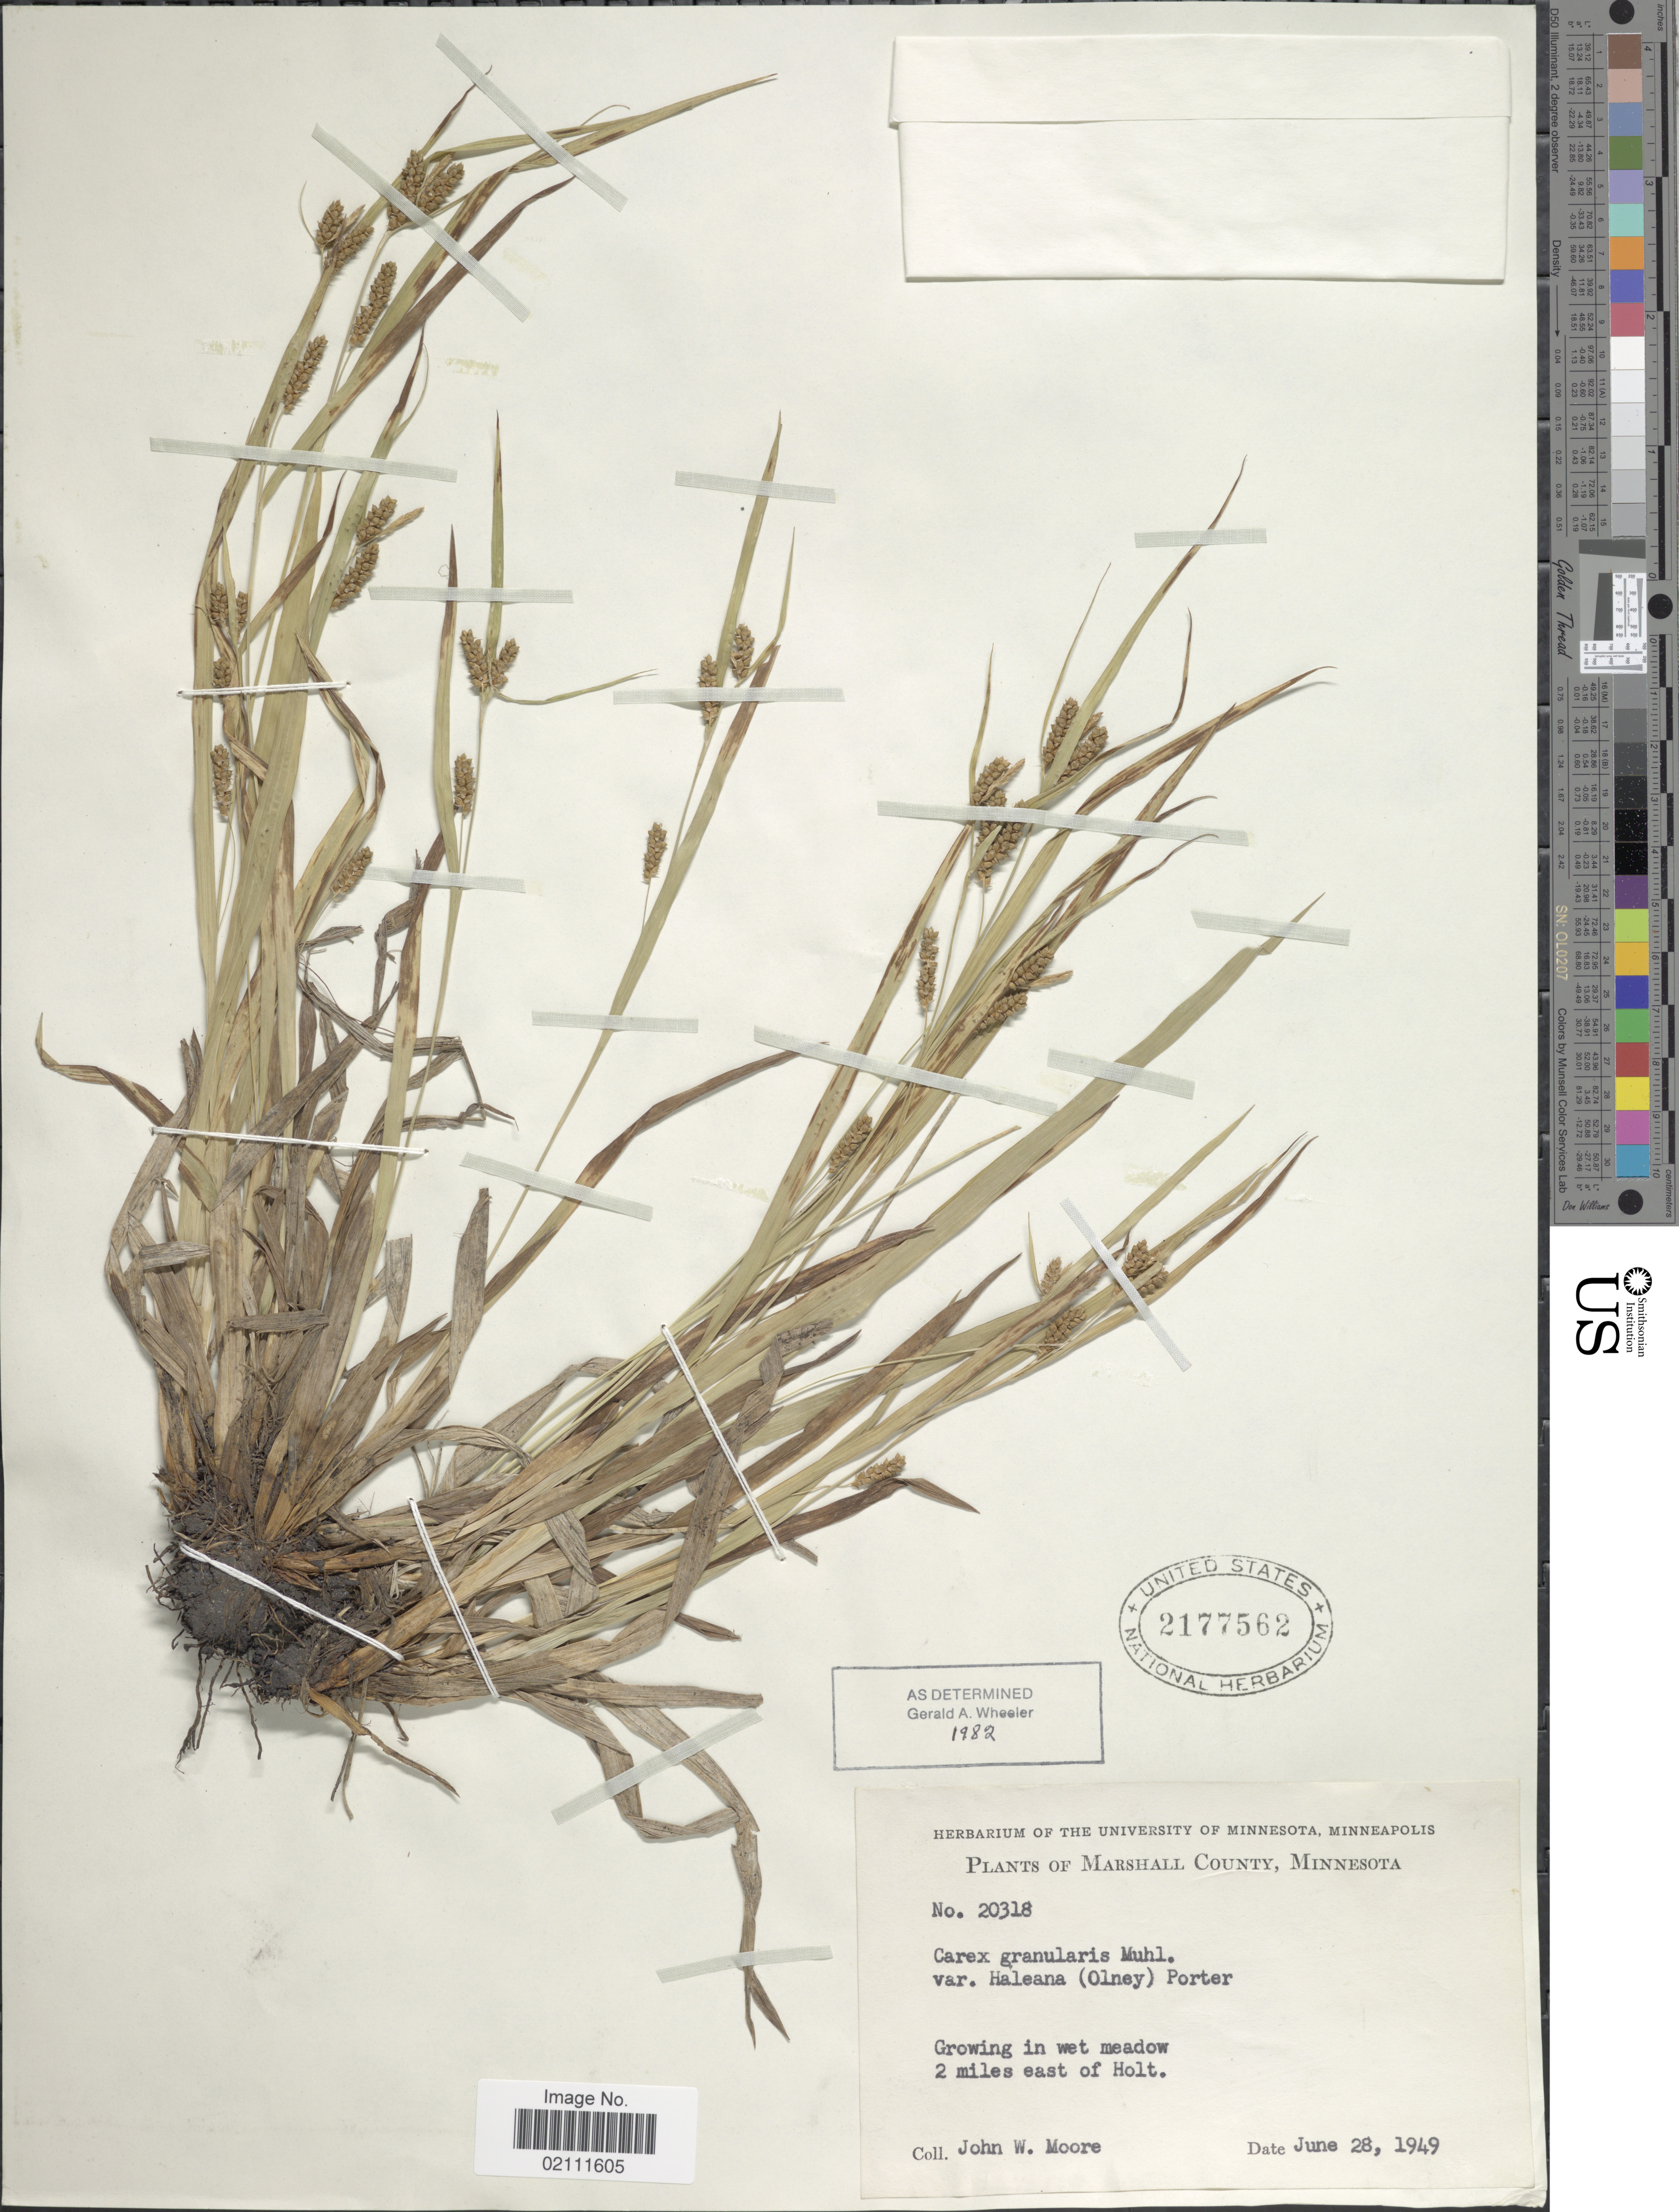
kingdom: Plantae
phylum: Tracheophyta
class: Liliopsida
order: Poales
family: Cyperaceae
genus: Carex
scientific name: Carex granularis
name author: Muhl. ex Willd.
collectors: J. Moore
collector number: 20318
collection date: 1949-06-28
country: United States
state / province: Minnesota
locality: Marshall County, in wet meadow, 2 miles east of Holt.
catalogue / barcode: US 2177562